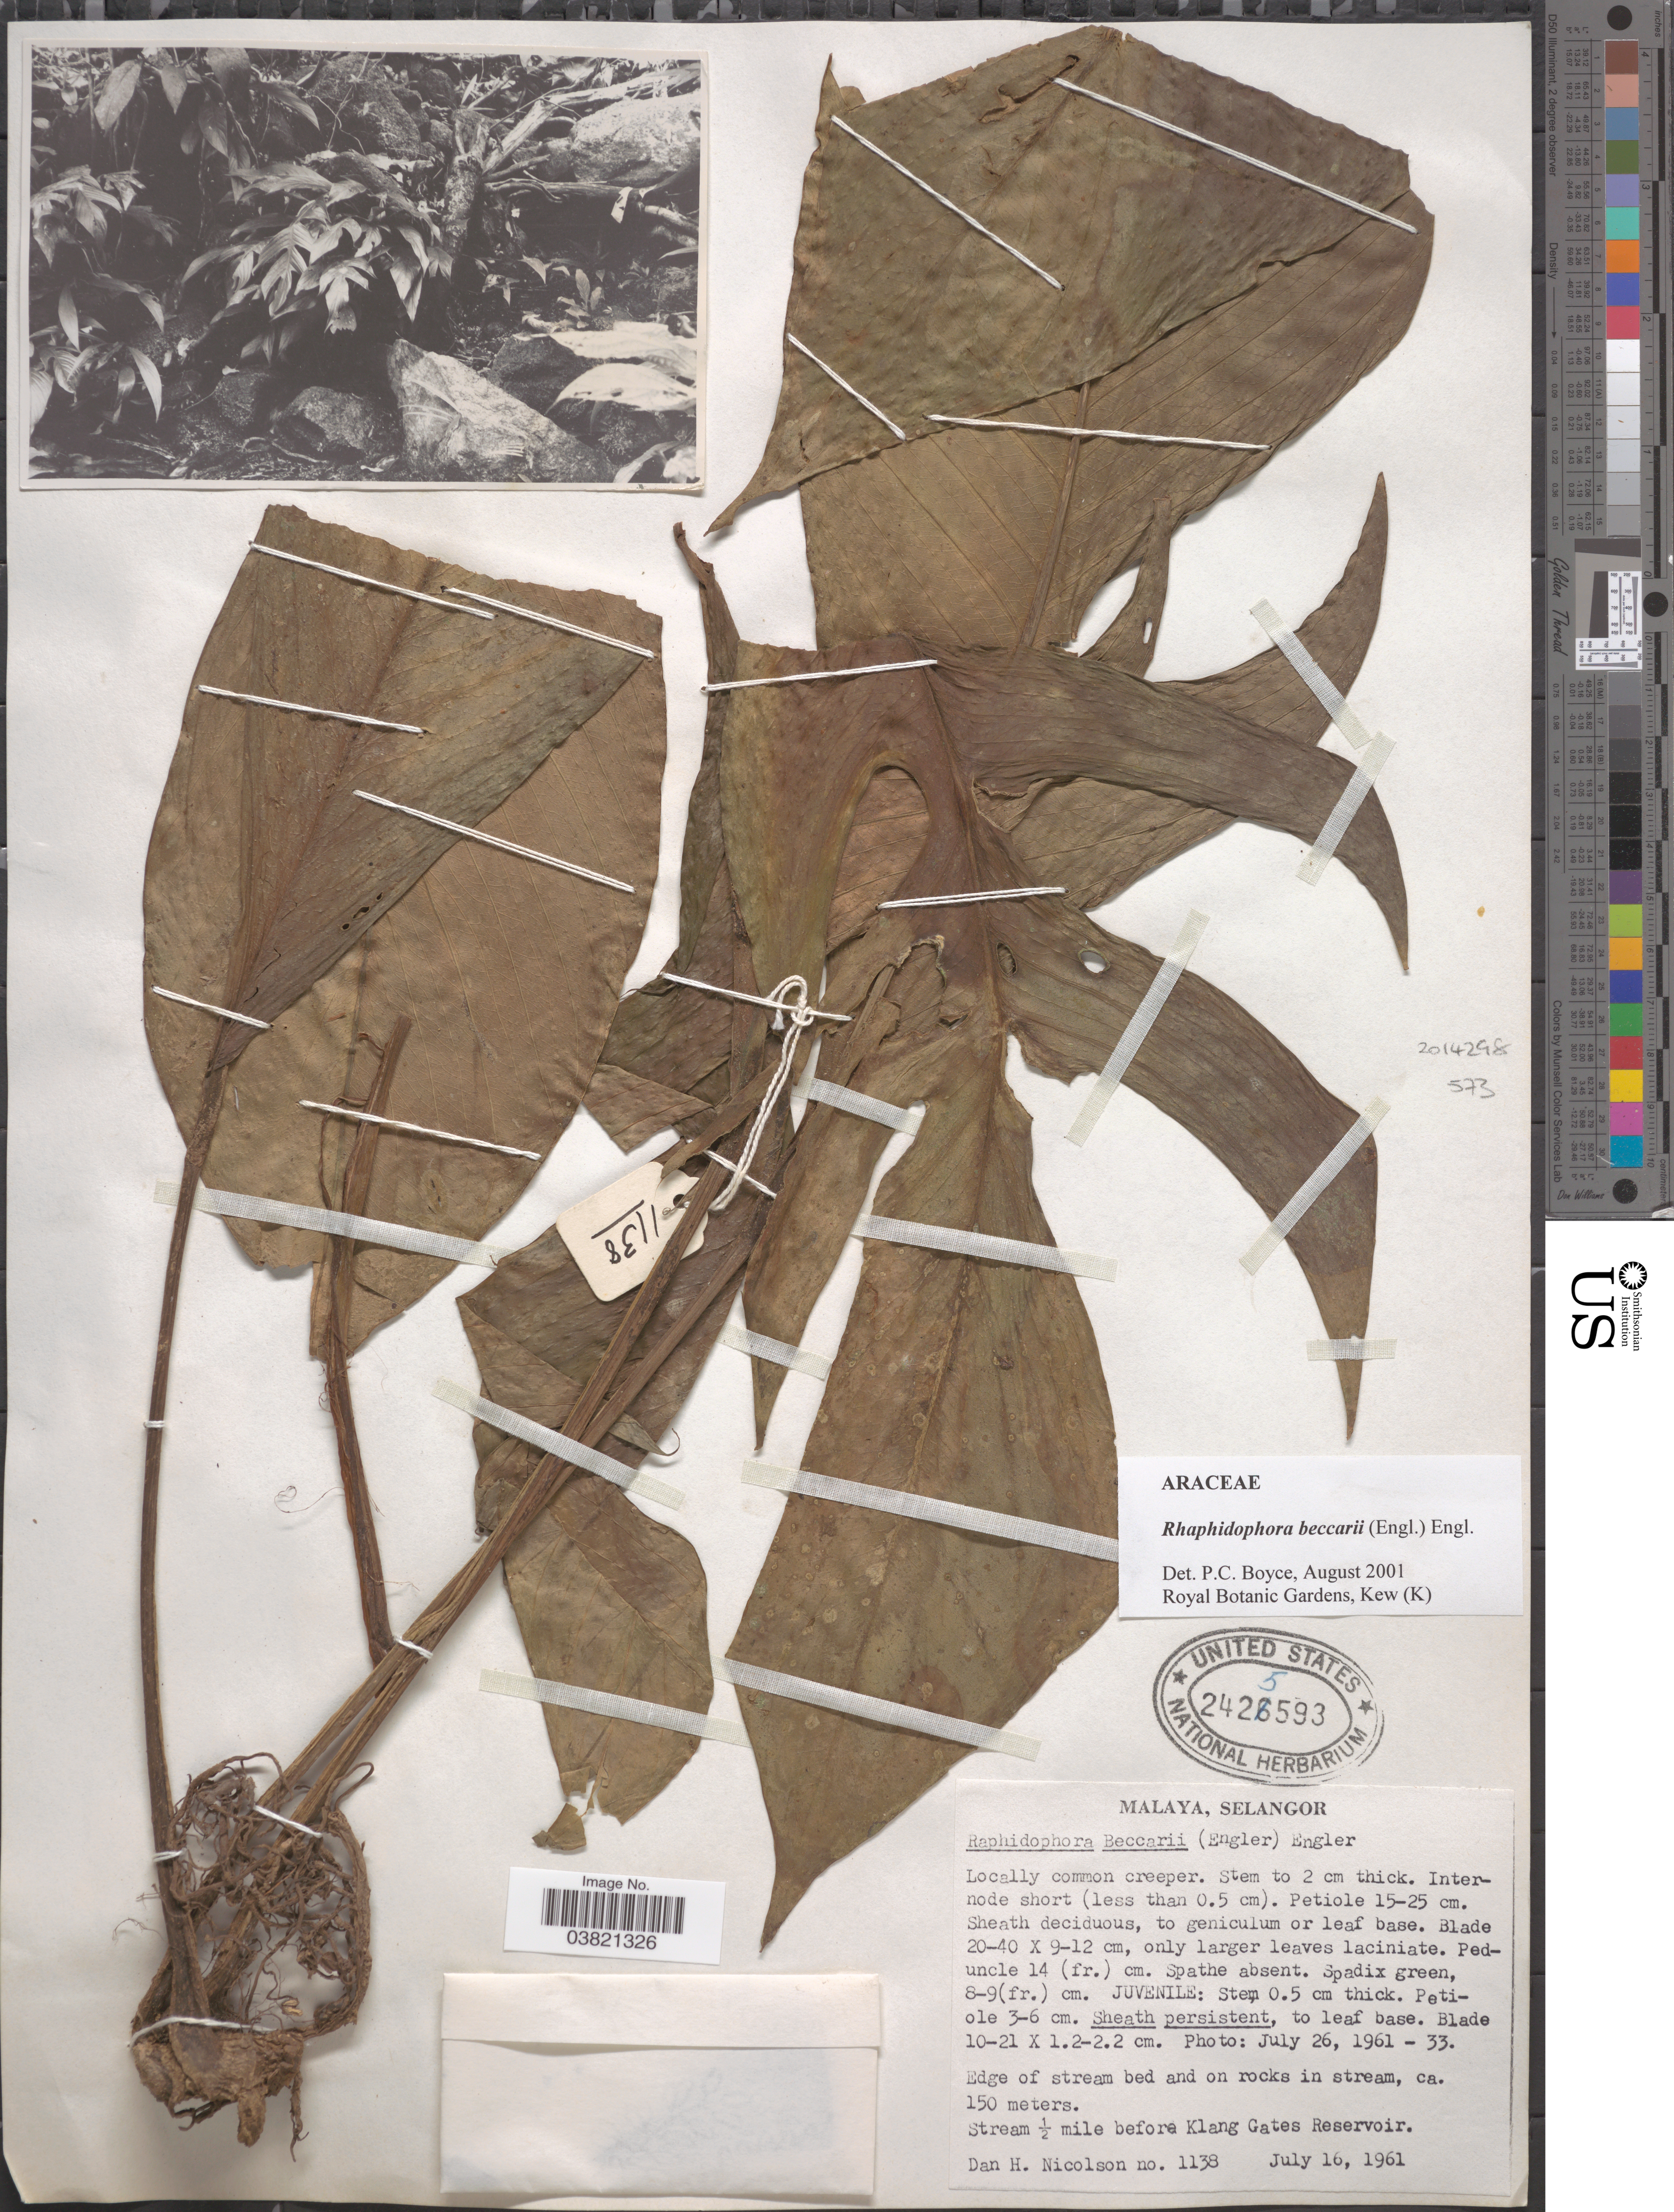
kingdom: Plantae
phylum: Tracheophyta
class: Liliopsida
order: Alismatales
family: Araceae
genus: Rhaphidophora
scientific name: Rhaphidophora beccarii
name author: (Engl.) Engl.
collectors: D. H. Nicolson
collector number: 1138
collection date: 1961-07-16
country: Malaysia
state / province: Selangor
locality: Malaya. Stream ½ mile before Klang Gates Reservoir.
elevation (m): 150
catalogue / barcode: US 2425593